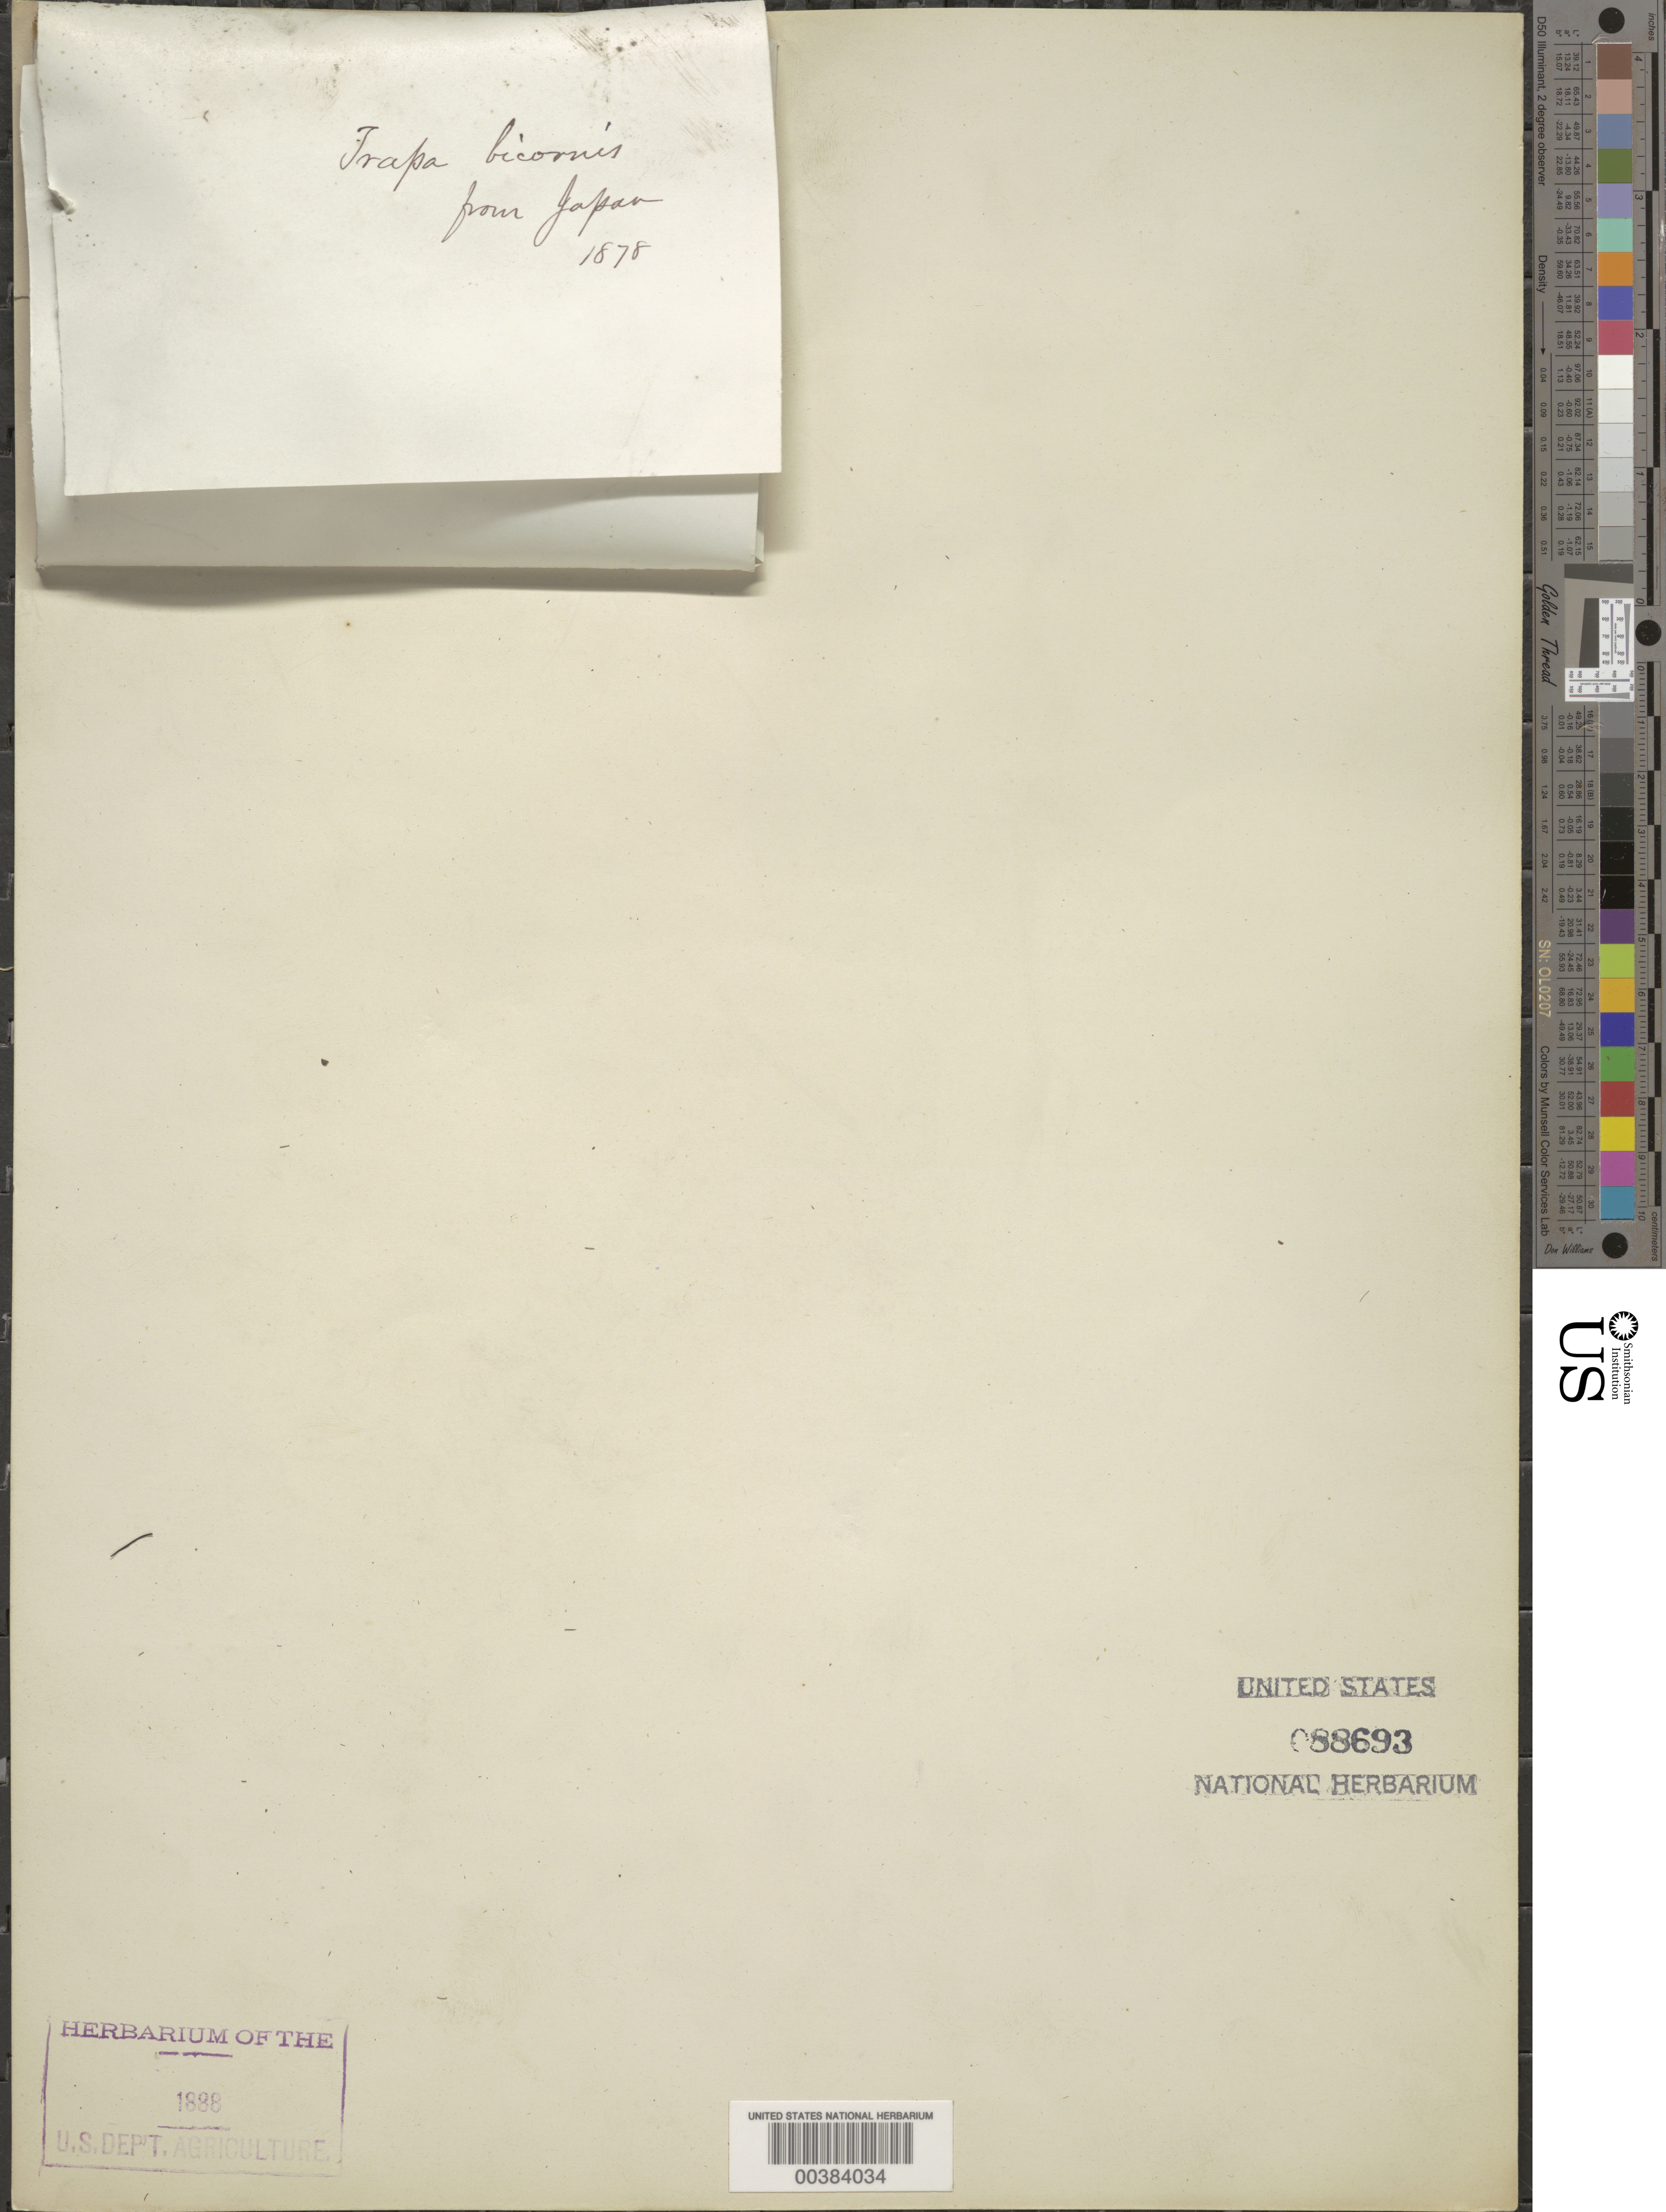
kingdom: Plantae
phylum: Tracheophyta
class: Magnoliopsida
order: Myrtales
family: Lythraceae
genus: Trapa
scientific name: Trapa bicornis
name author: L. f.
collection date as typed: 1878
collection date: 1878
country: Japan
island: Honshu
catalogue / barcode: US 88693